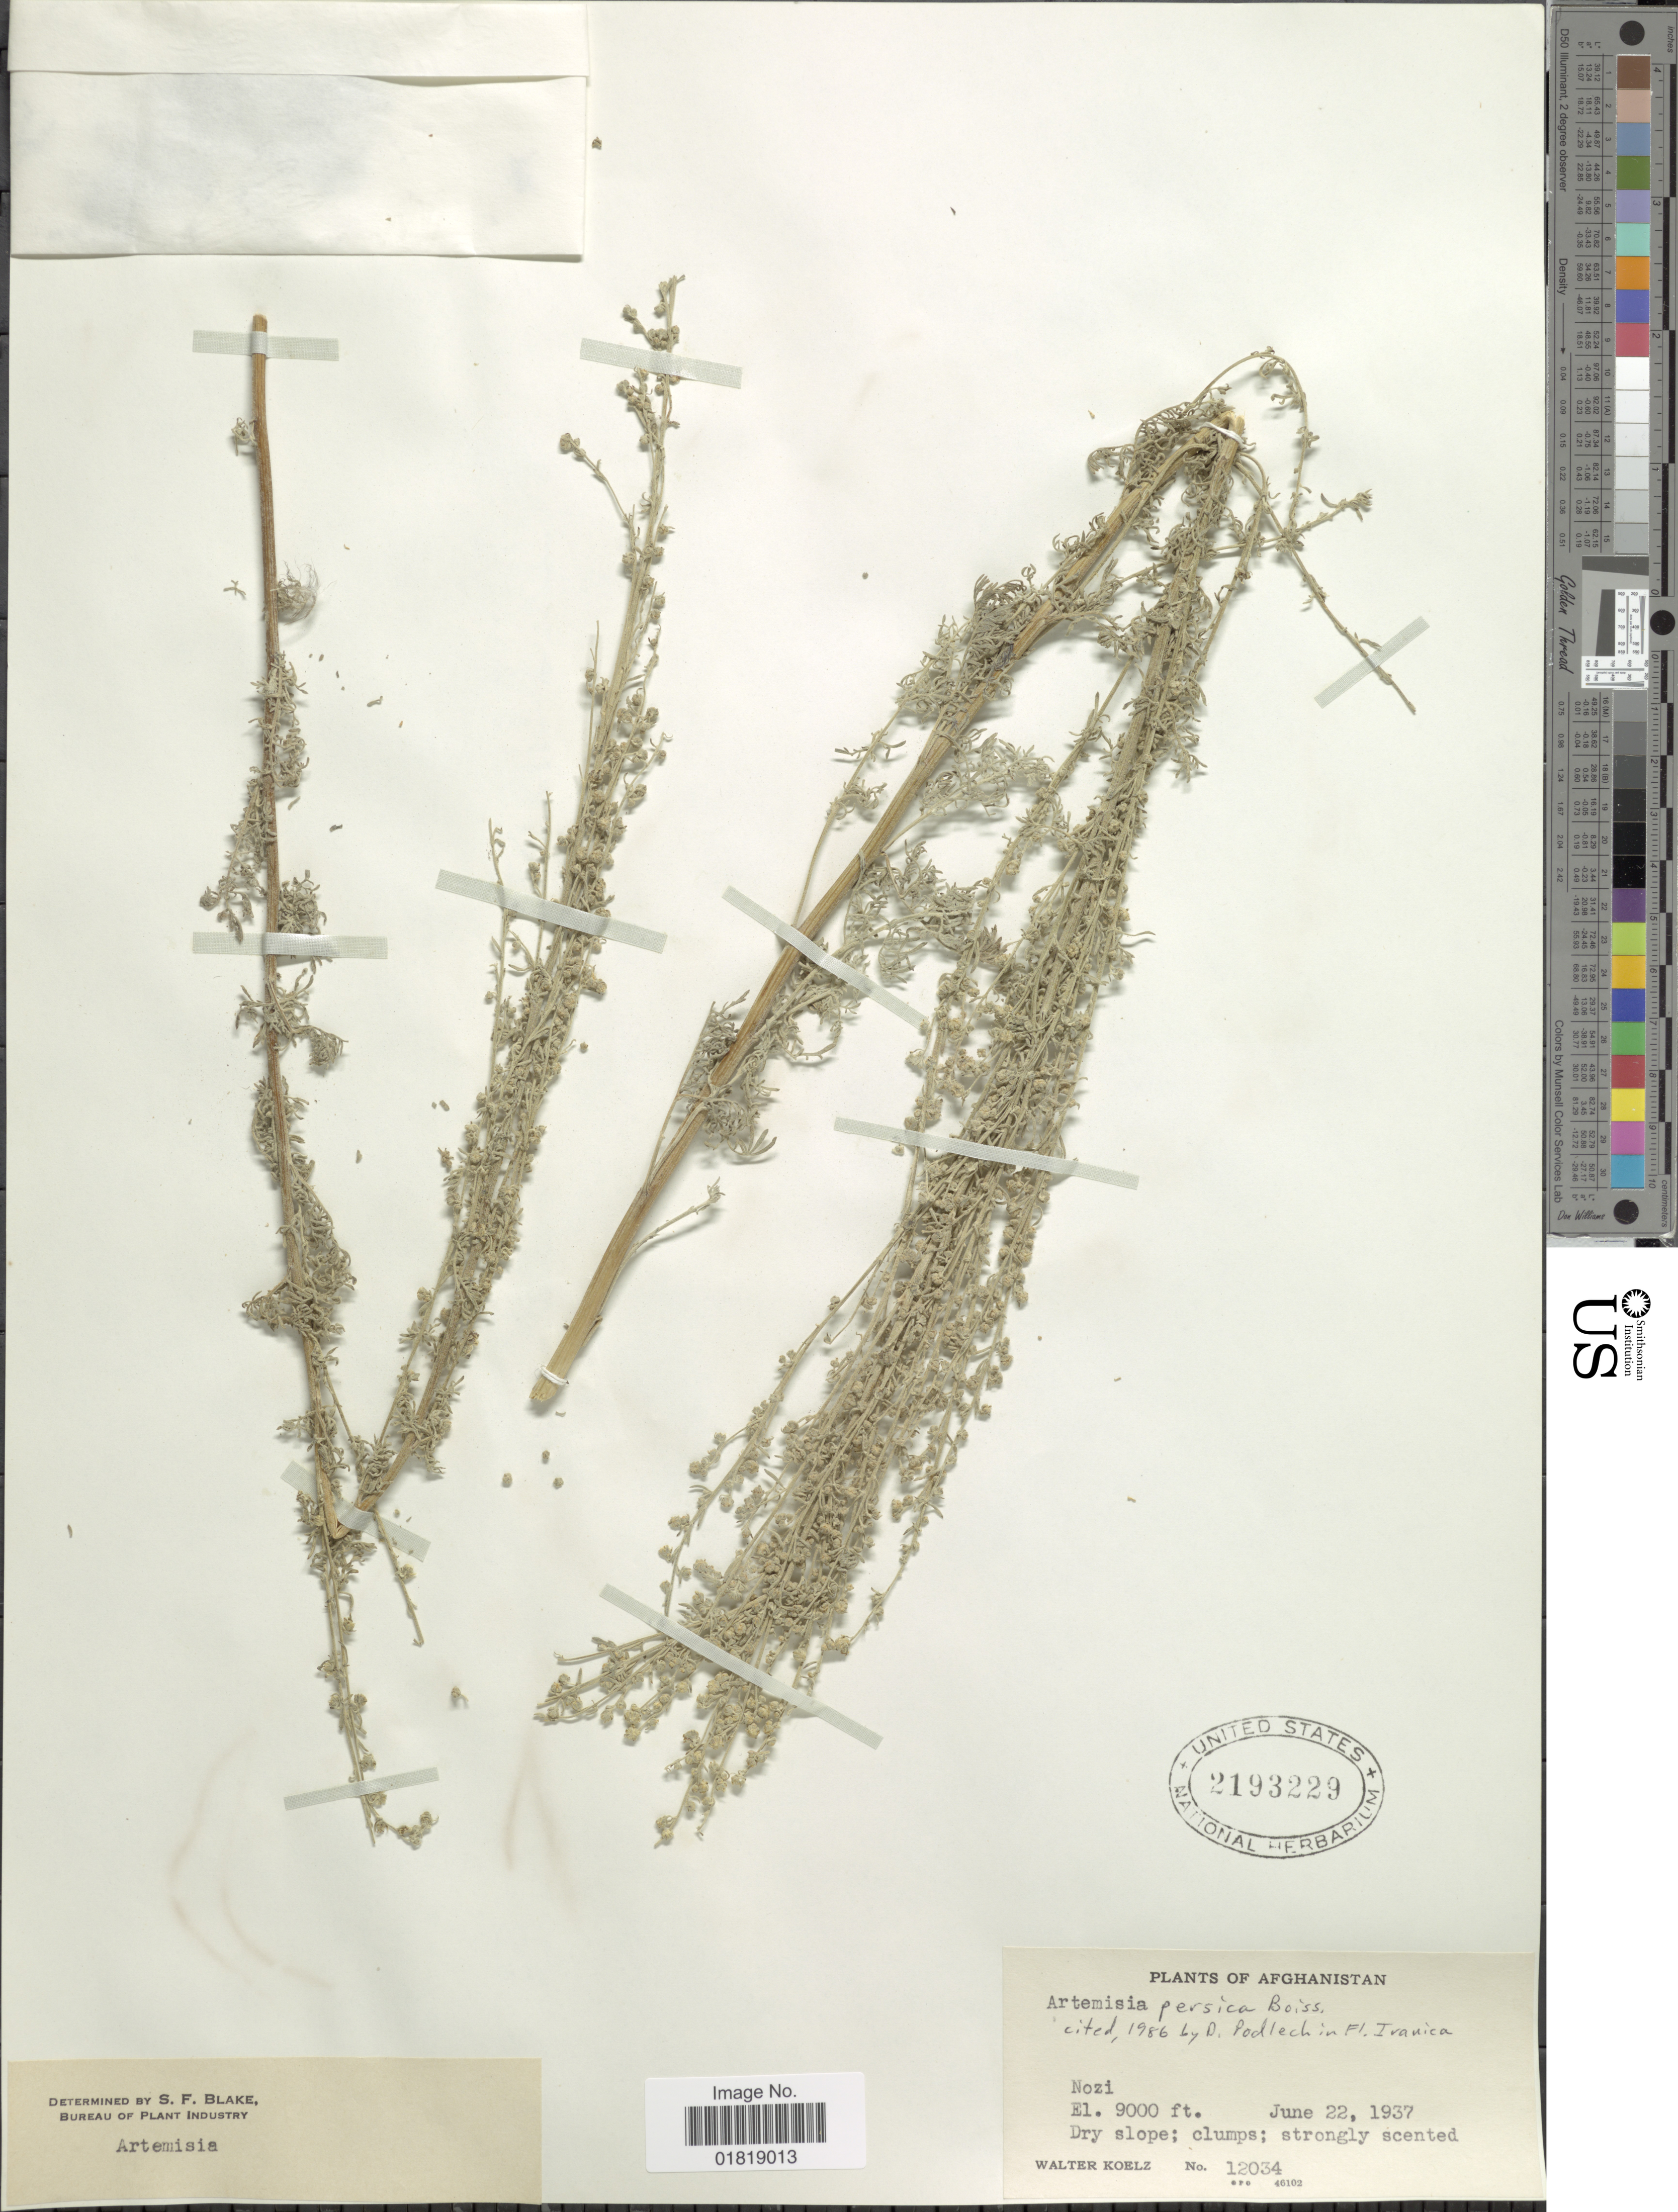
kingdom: Plantae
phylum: Tracheophyta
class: Magnoliopsida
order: Asterales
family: Asteraceae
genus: Artemisia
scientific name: Artemisia persica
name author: Boiss.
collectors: W. N. Koelz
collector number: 12034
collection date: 1937-06-22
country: Afghanistan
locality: Nozi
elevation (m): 2743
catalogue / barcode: US 2193229